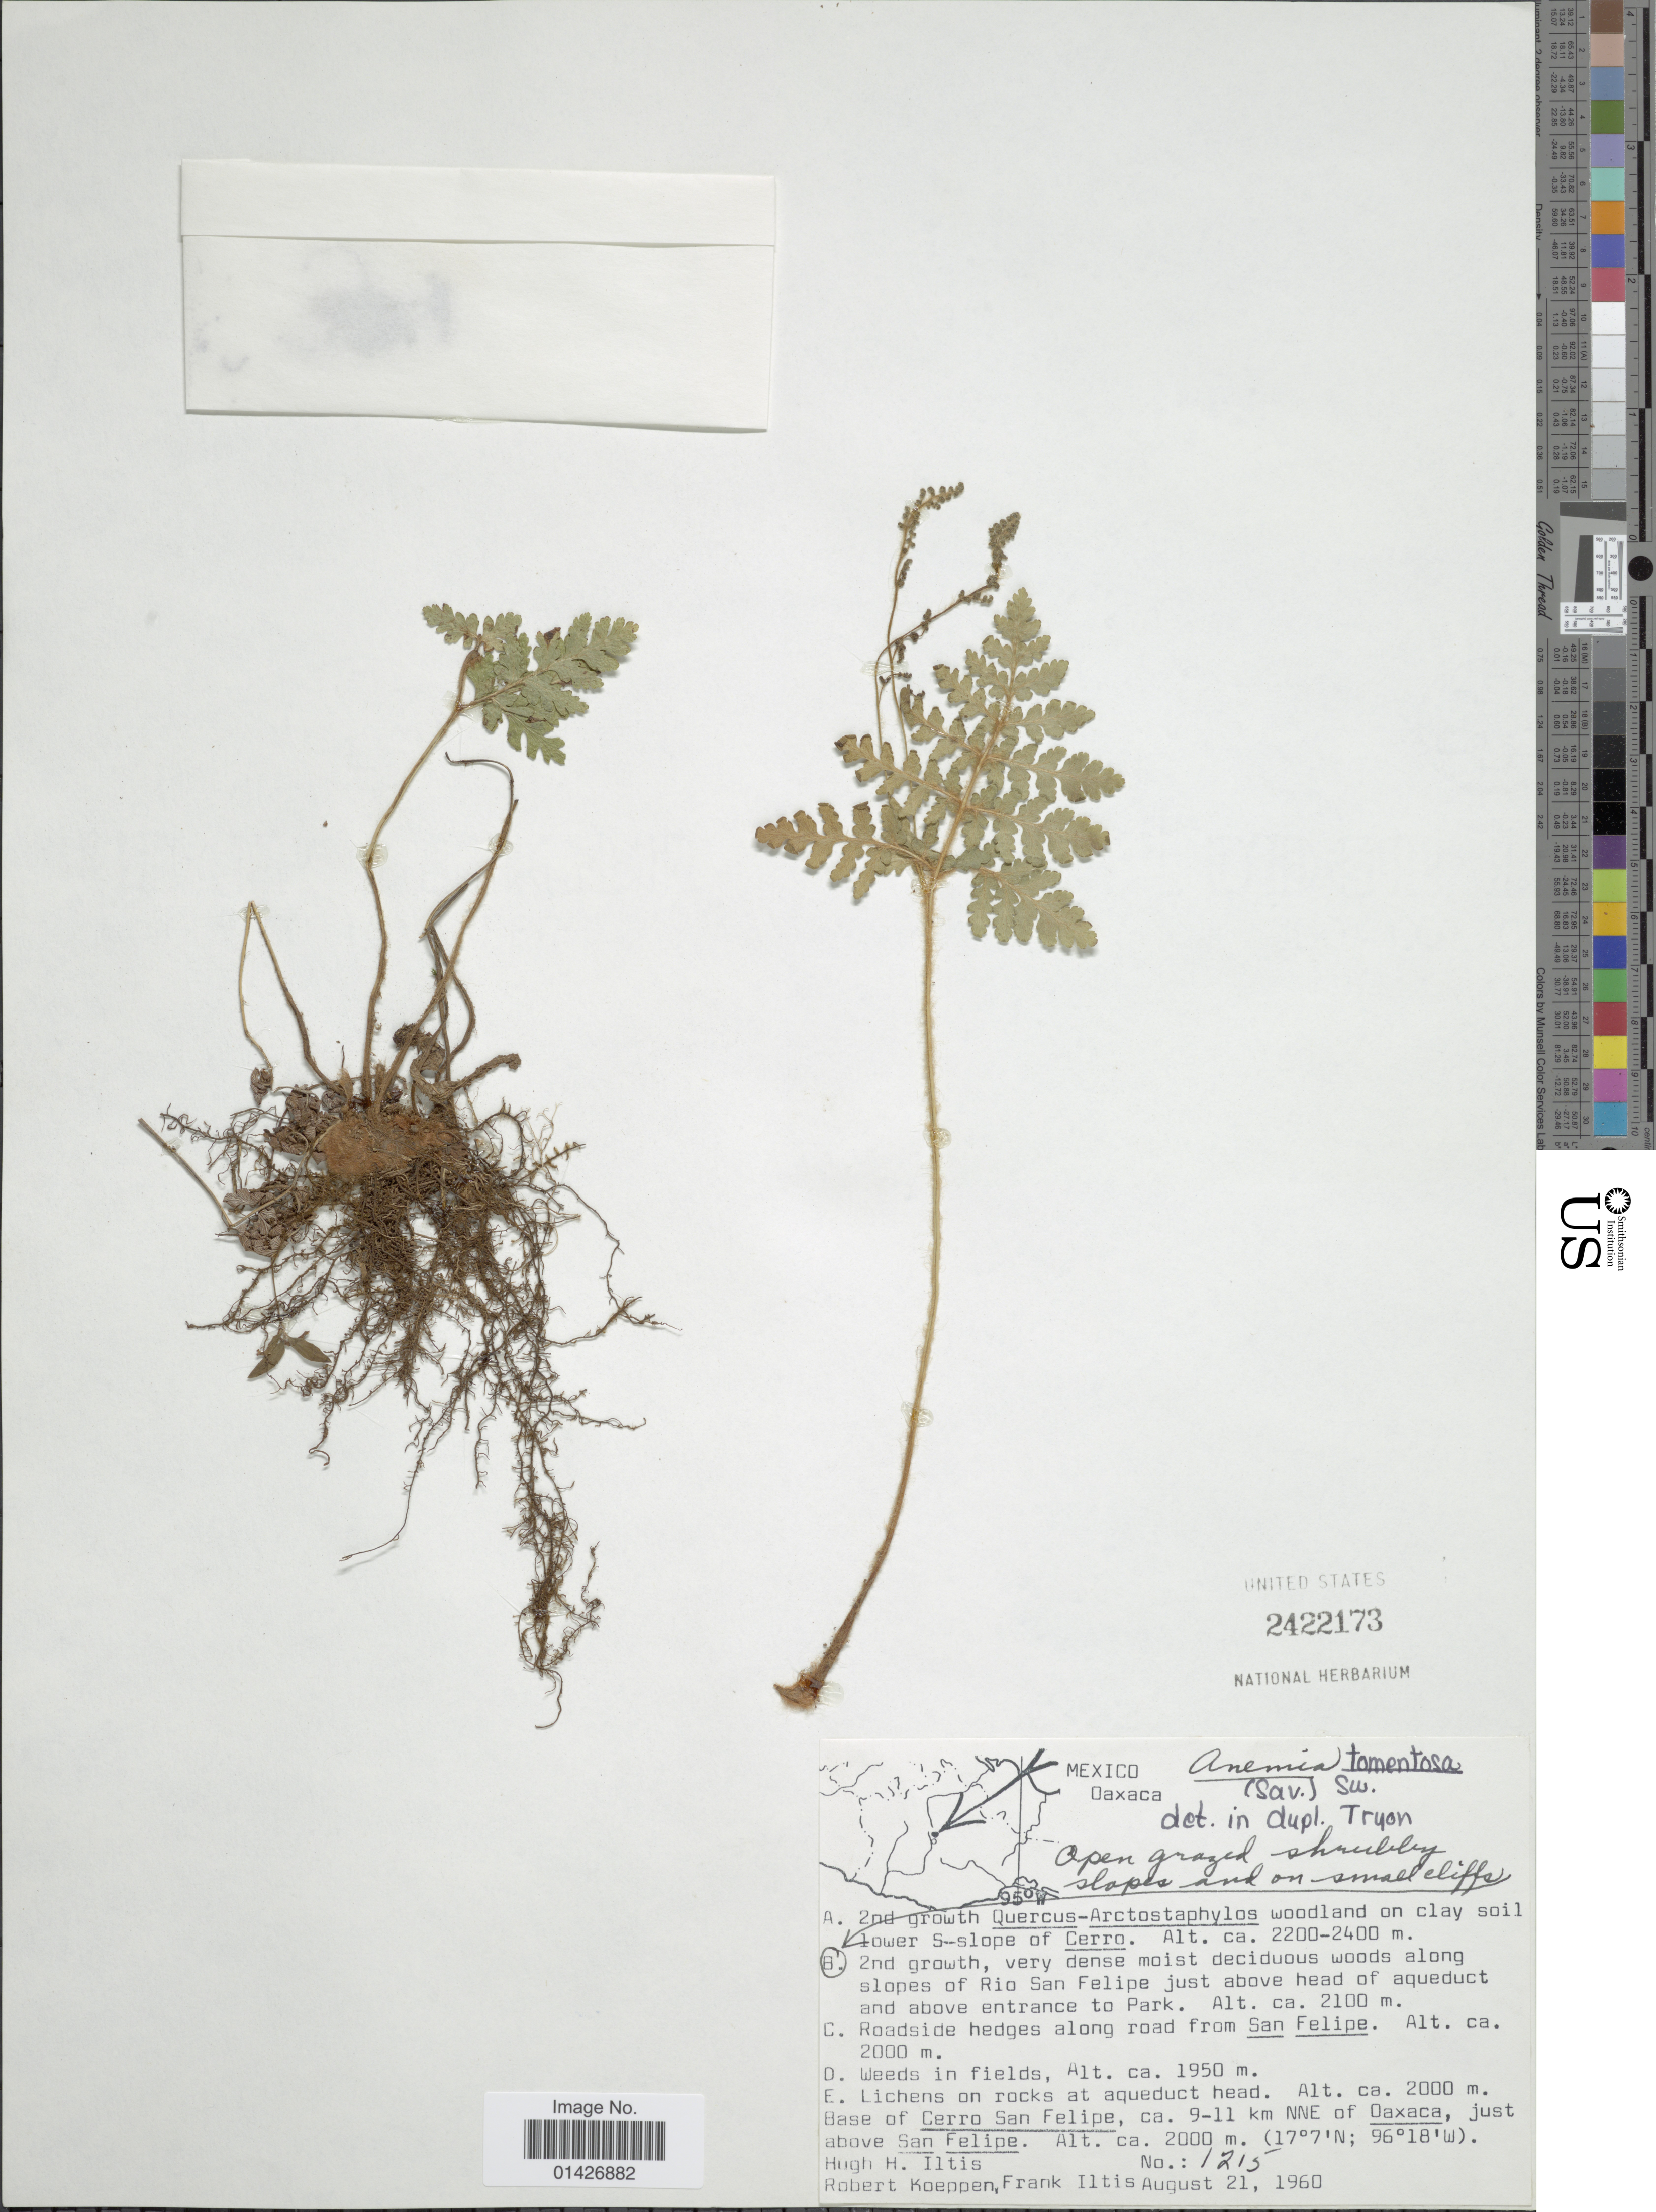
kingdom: Plantae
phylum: Tracheophyta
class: Polypodiopsida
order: Schizaeales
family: Anemiaceae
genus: Anemia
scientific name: Anemia tomentosa var. mexicana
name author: (C. Presl) Mickel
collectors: H. H. Iltis, R. C. Koeppen & F. S. Iltis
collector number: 1215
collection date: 1960-08-21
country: Mexico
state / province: Oaxaca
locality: Along slopes of Rio San Felipe just above head of aqueduct and above entrance to Park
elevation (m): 2100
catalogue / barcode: US 2422173